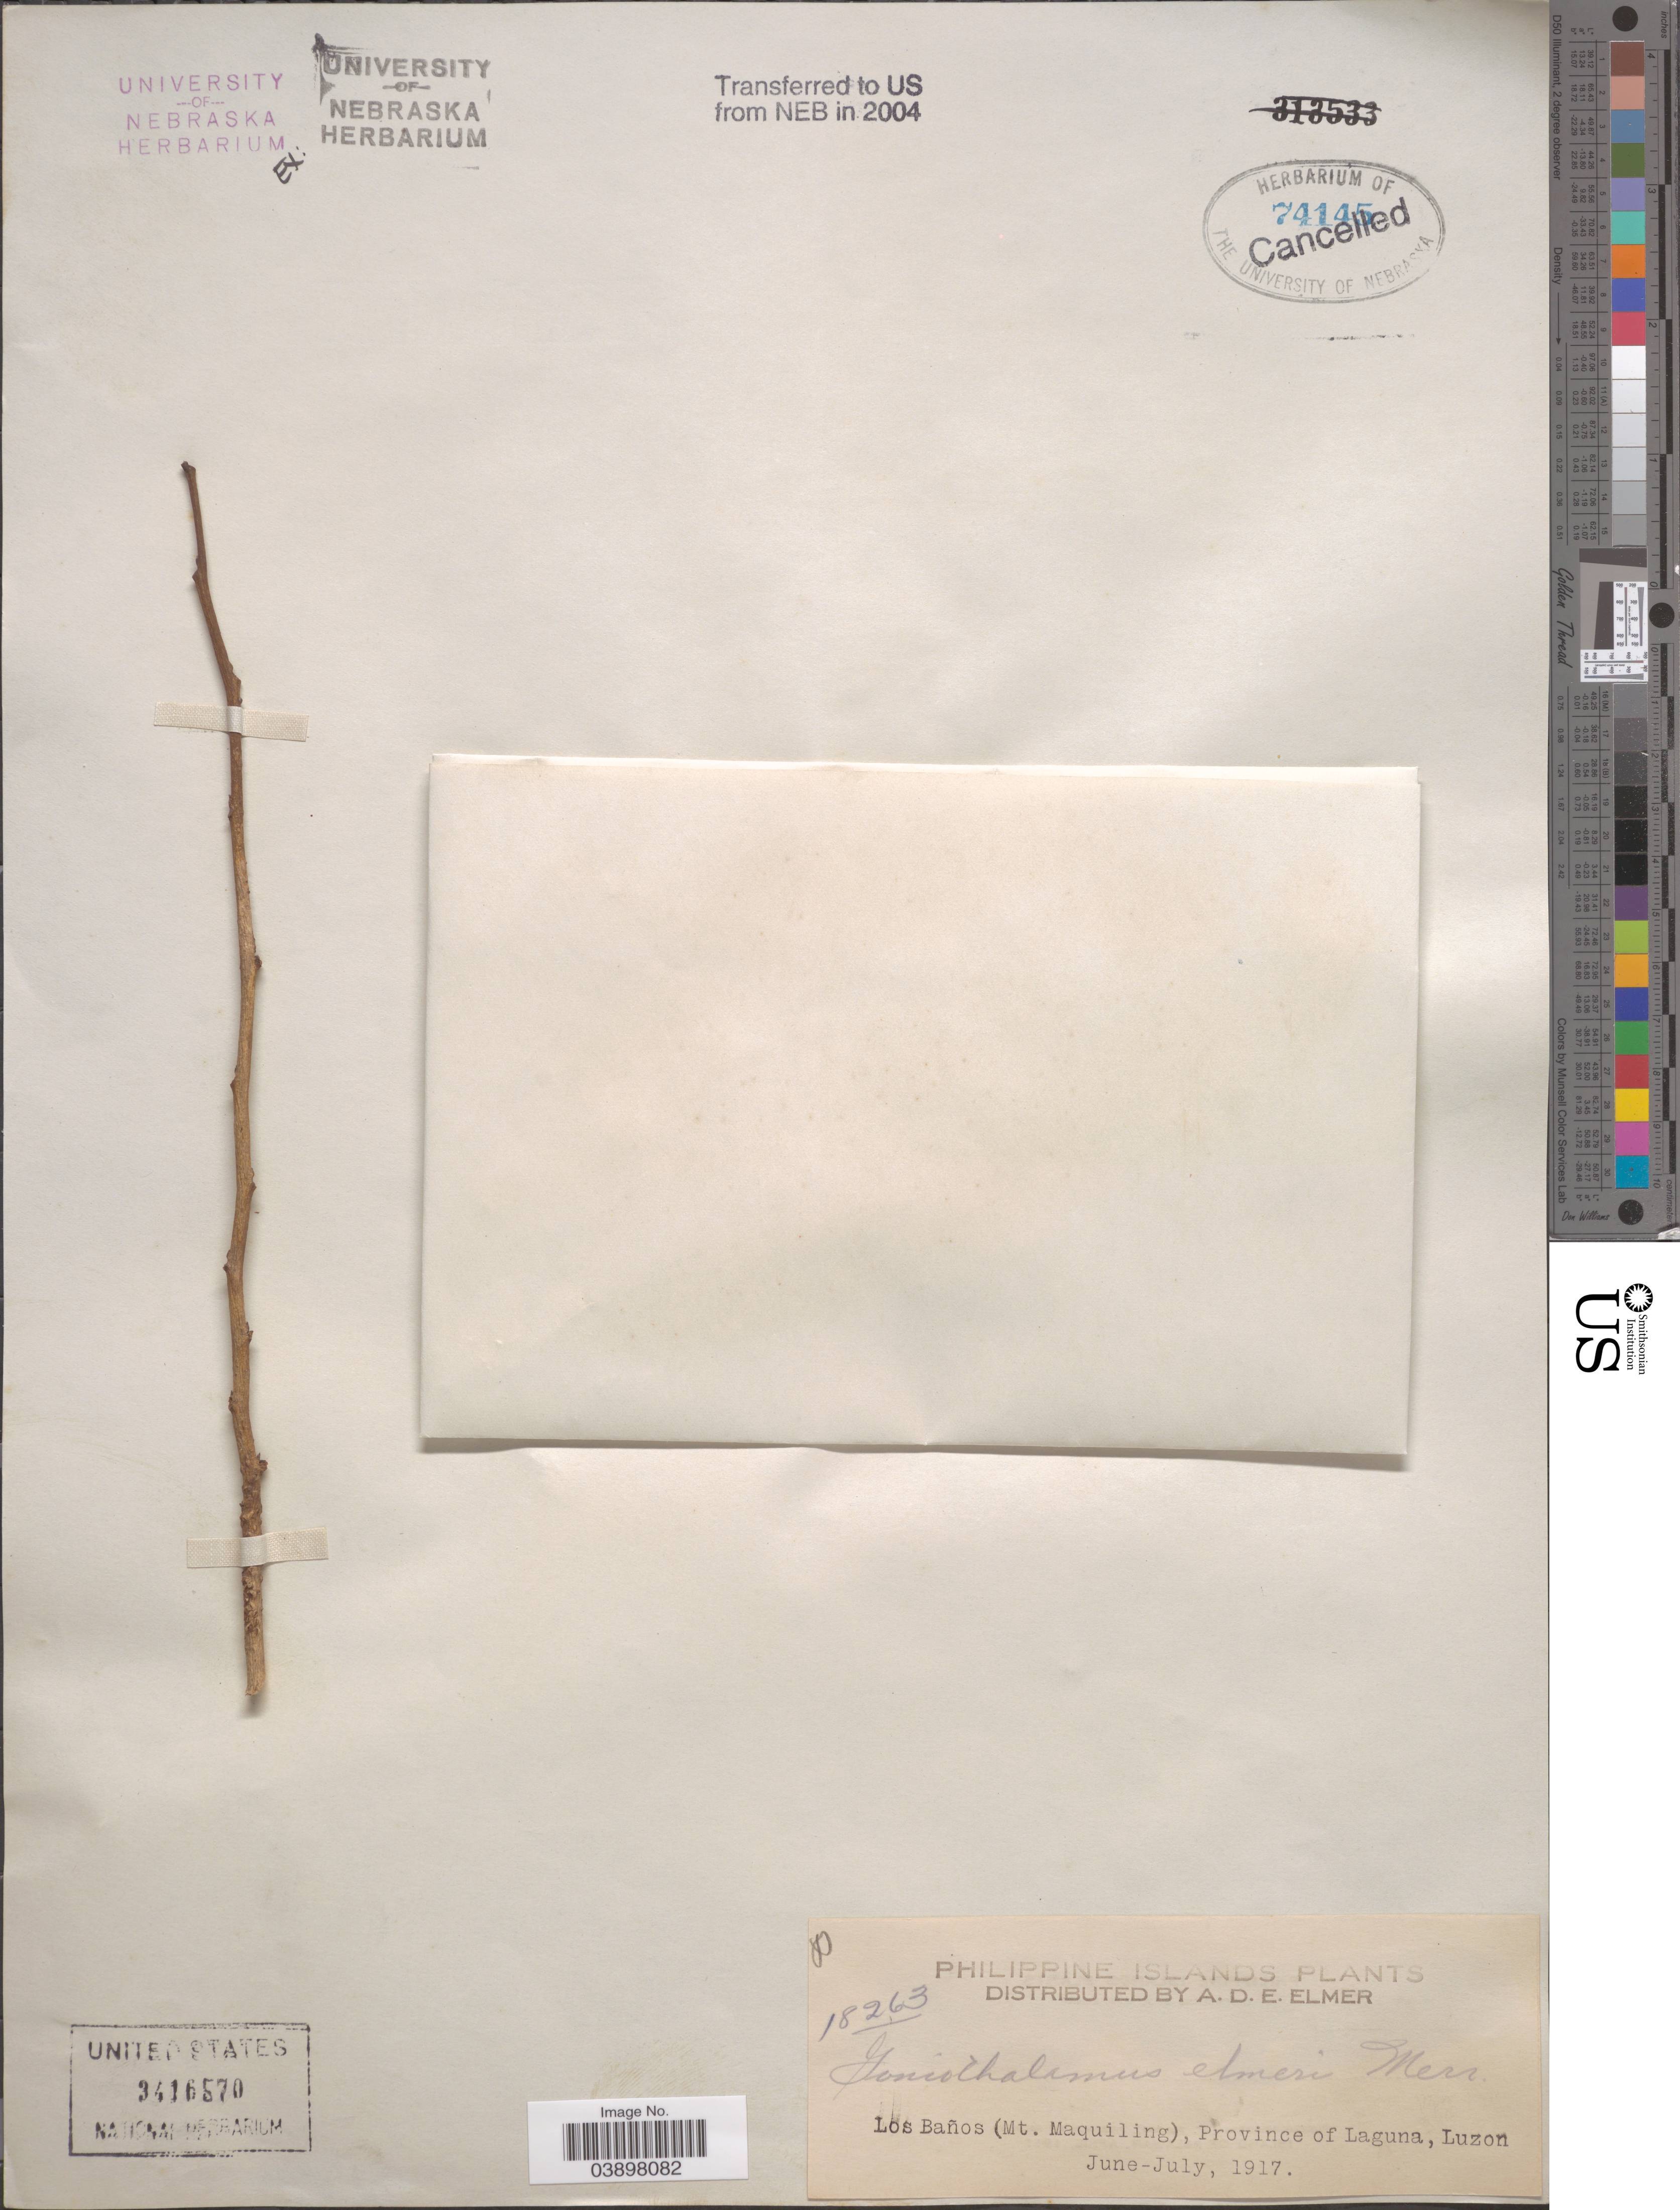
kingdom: Plantae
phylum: Tracheophyta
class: Magnoliopsida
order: Magnoliales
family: Annonaceae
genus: Goniothalamus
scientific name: Goniothalamus elmeri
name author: Merr.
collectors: A. D. E. Elmer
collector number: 18263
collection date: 1917-06/1917-07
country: Philippines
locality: Los Baños (Mt. Maquiling), Province of Laguna, Luzon.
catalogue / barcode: US 3416570